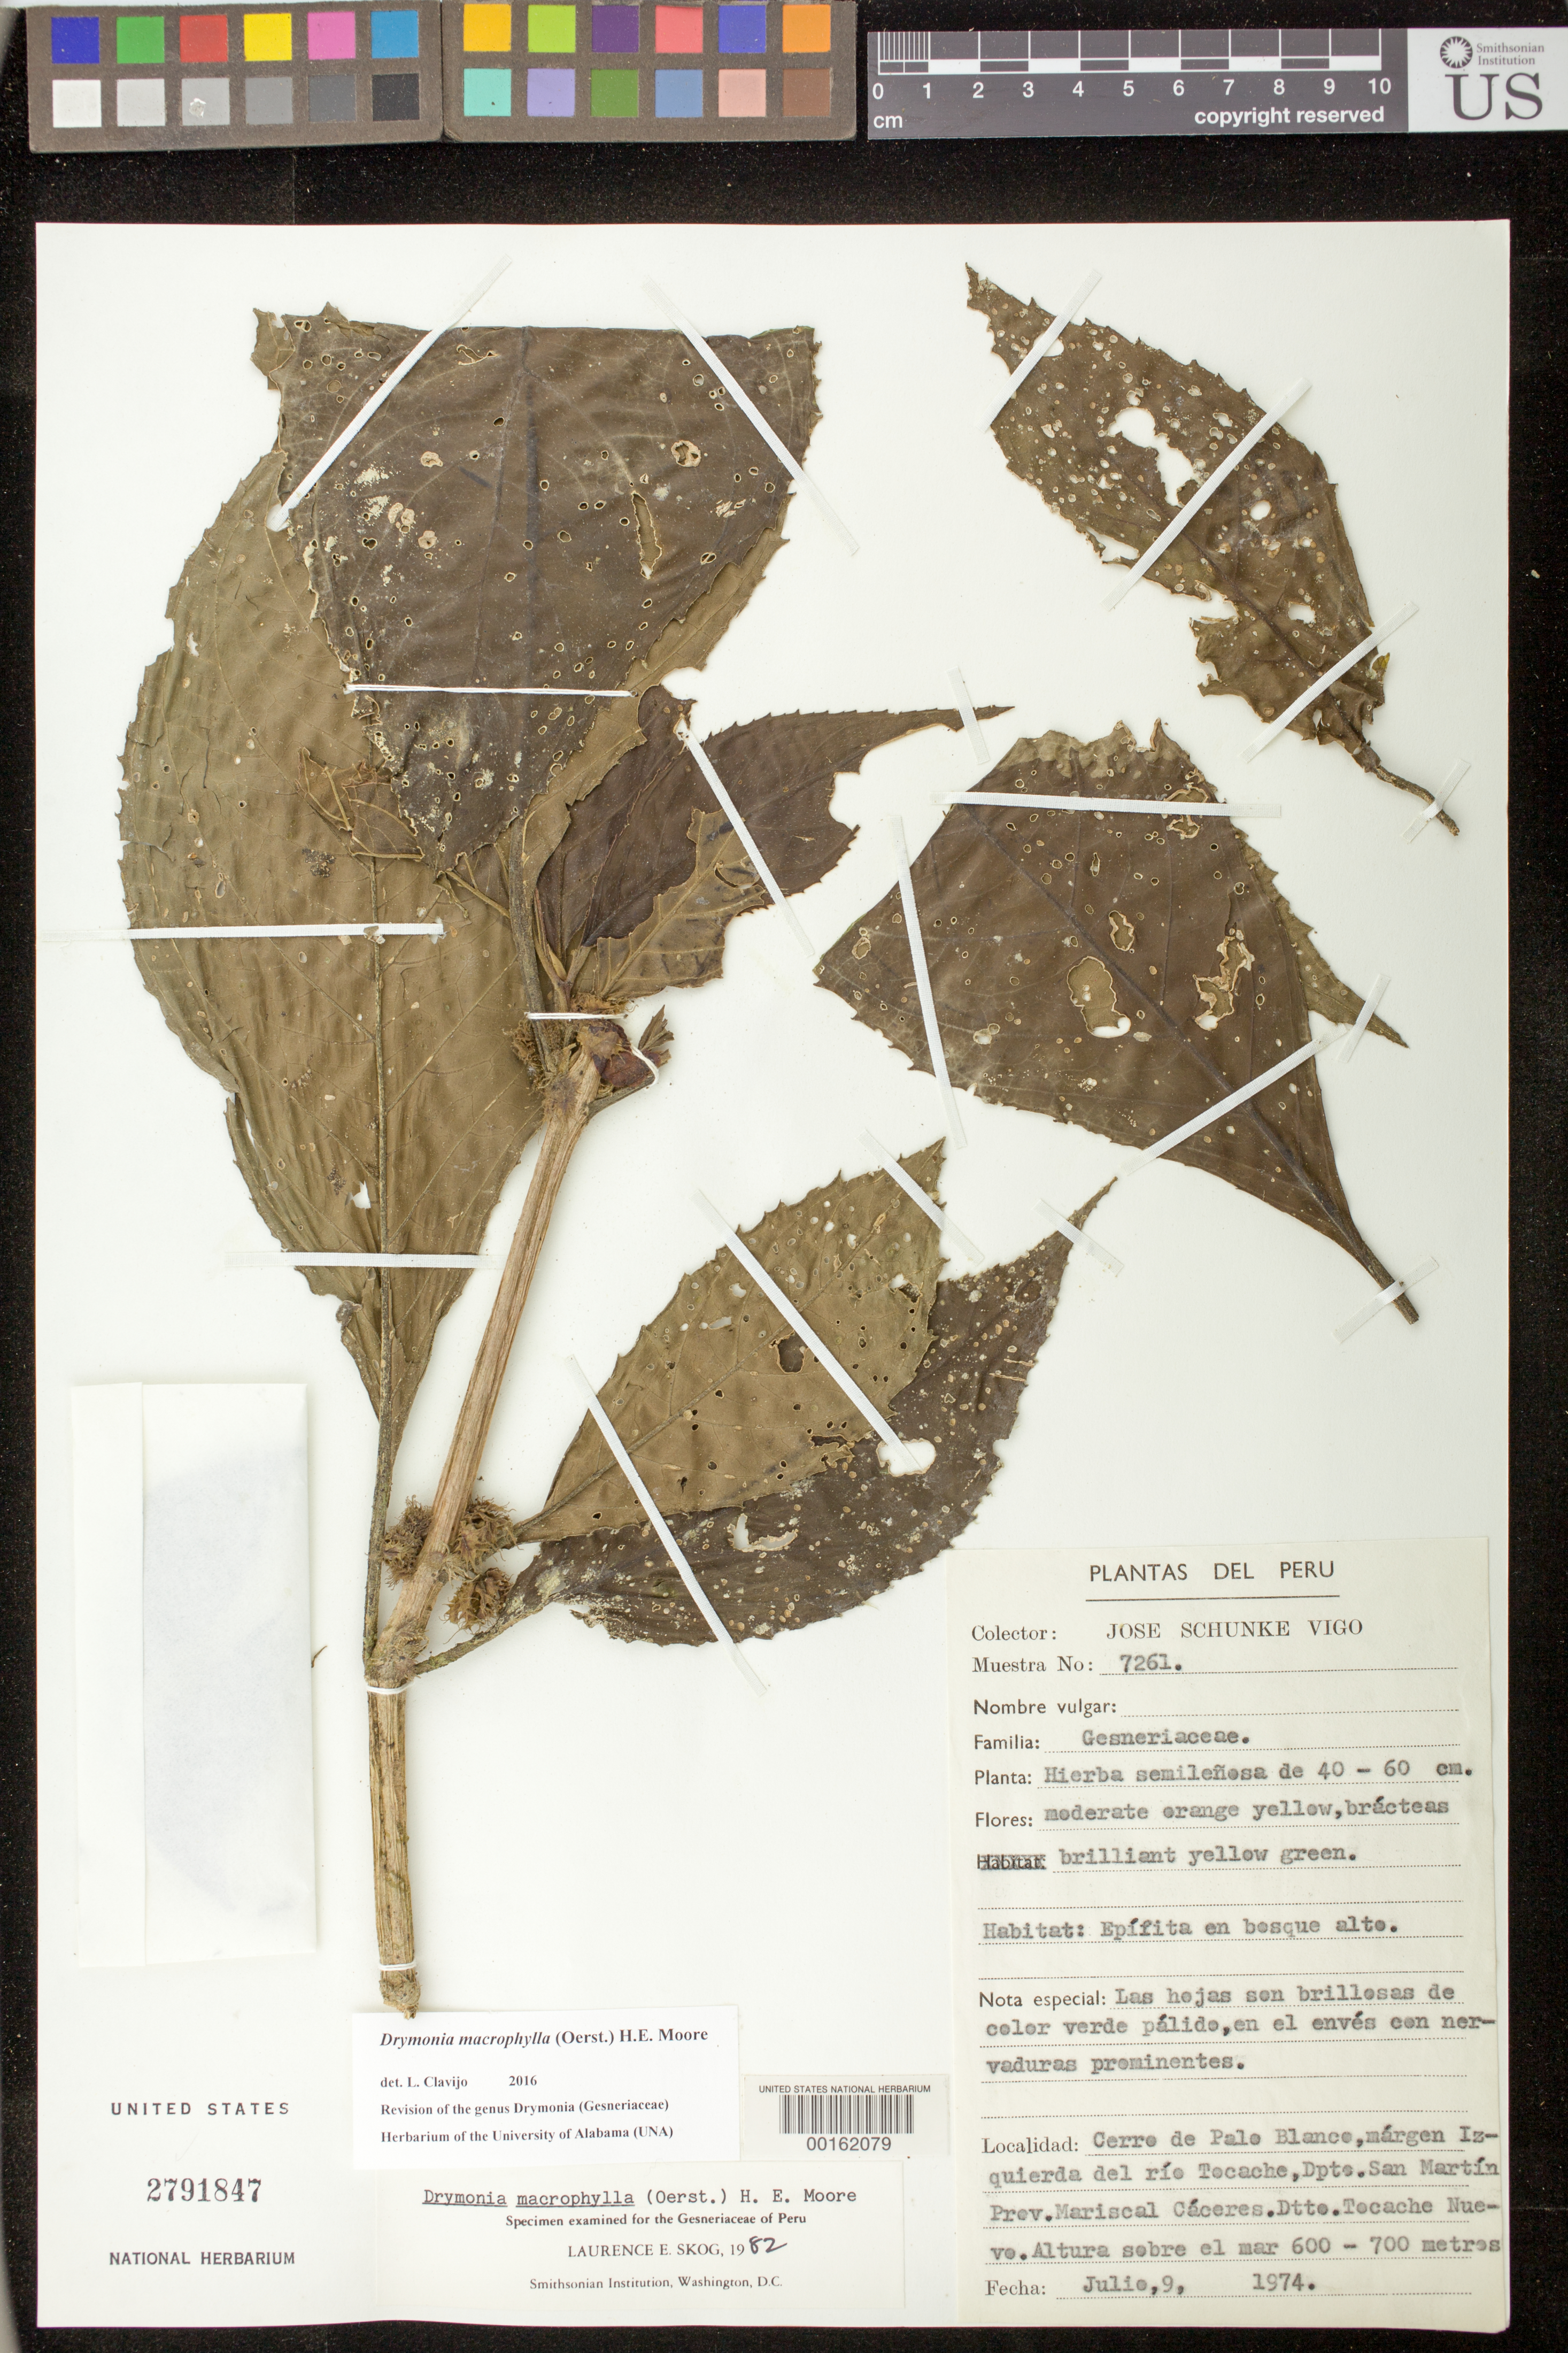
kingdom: Plantae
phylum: Tracheophyta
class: Magnoliopsida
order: Lamiales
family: Gesneriaceae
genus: Drymonia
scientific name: Drymonia macrophylla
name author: (Oerst.) H.E. Moore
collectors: J. Schunke Vigo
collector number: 7261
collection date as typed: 09 Jul 1974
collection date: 1974-07-09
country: Peru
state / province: San Martín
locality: Prov. Mariscal Cáceres, Dtto Tocache Nuevo, Cerro de Palo Blanco, left hand bank of Rio Tocache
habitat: Epiphyte in tallforest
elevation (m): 600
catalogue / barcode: US 2791847